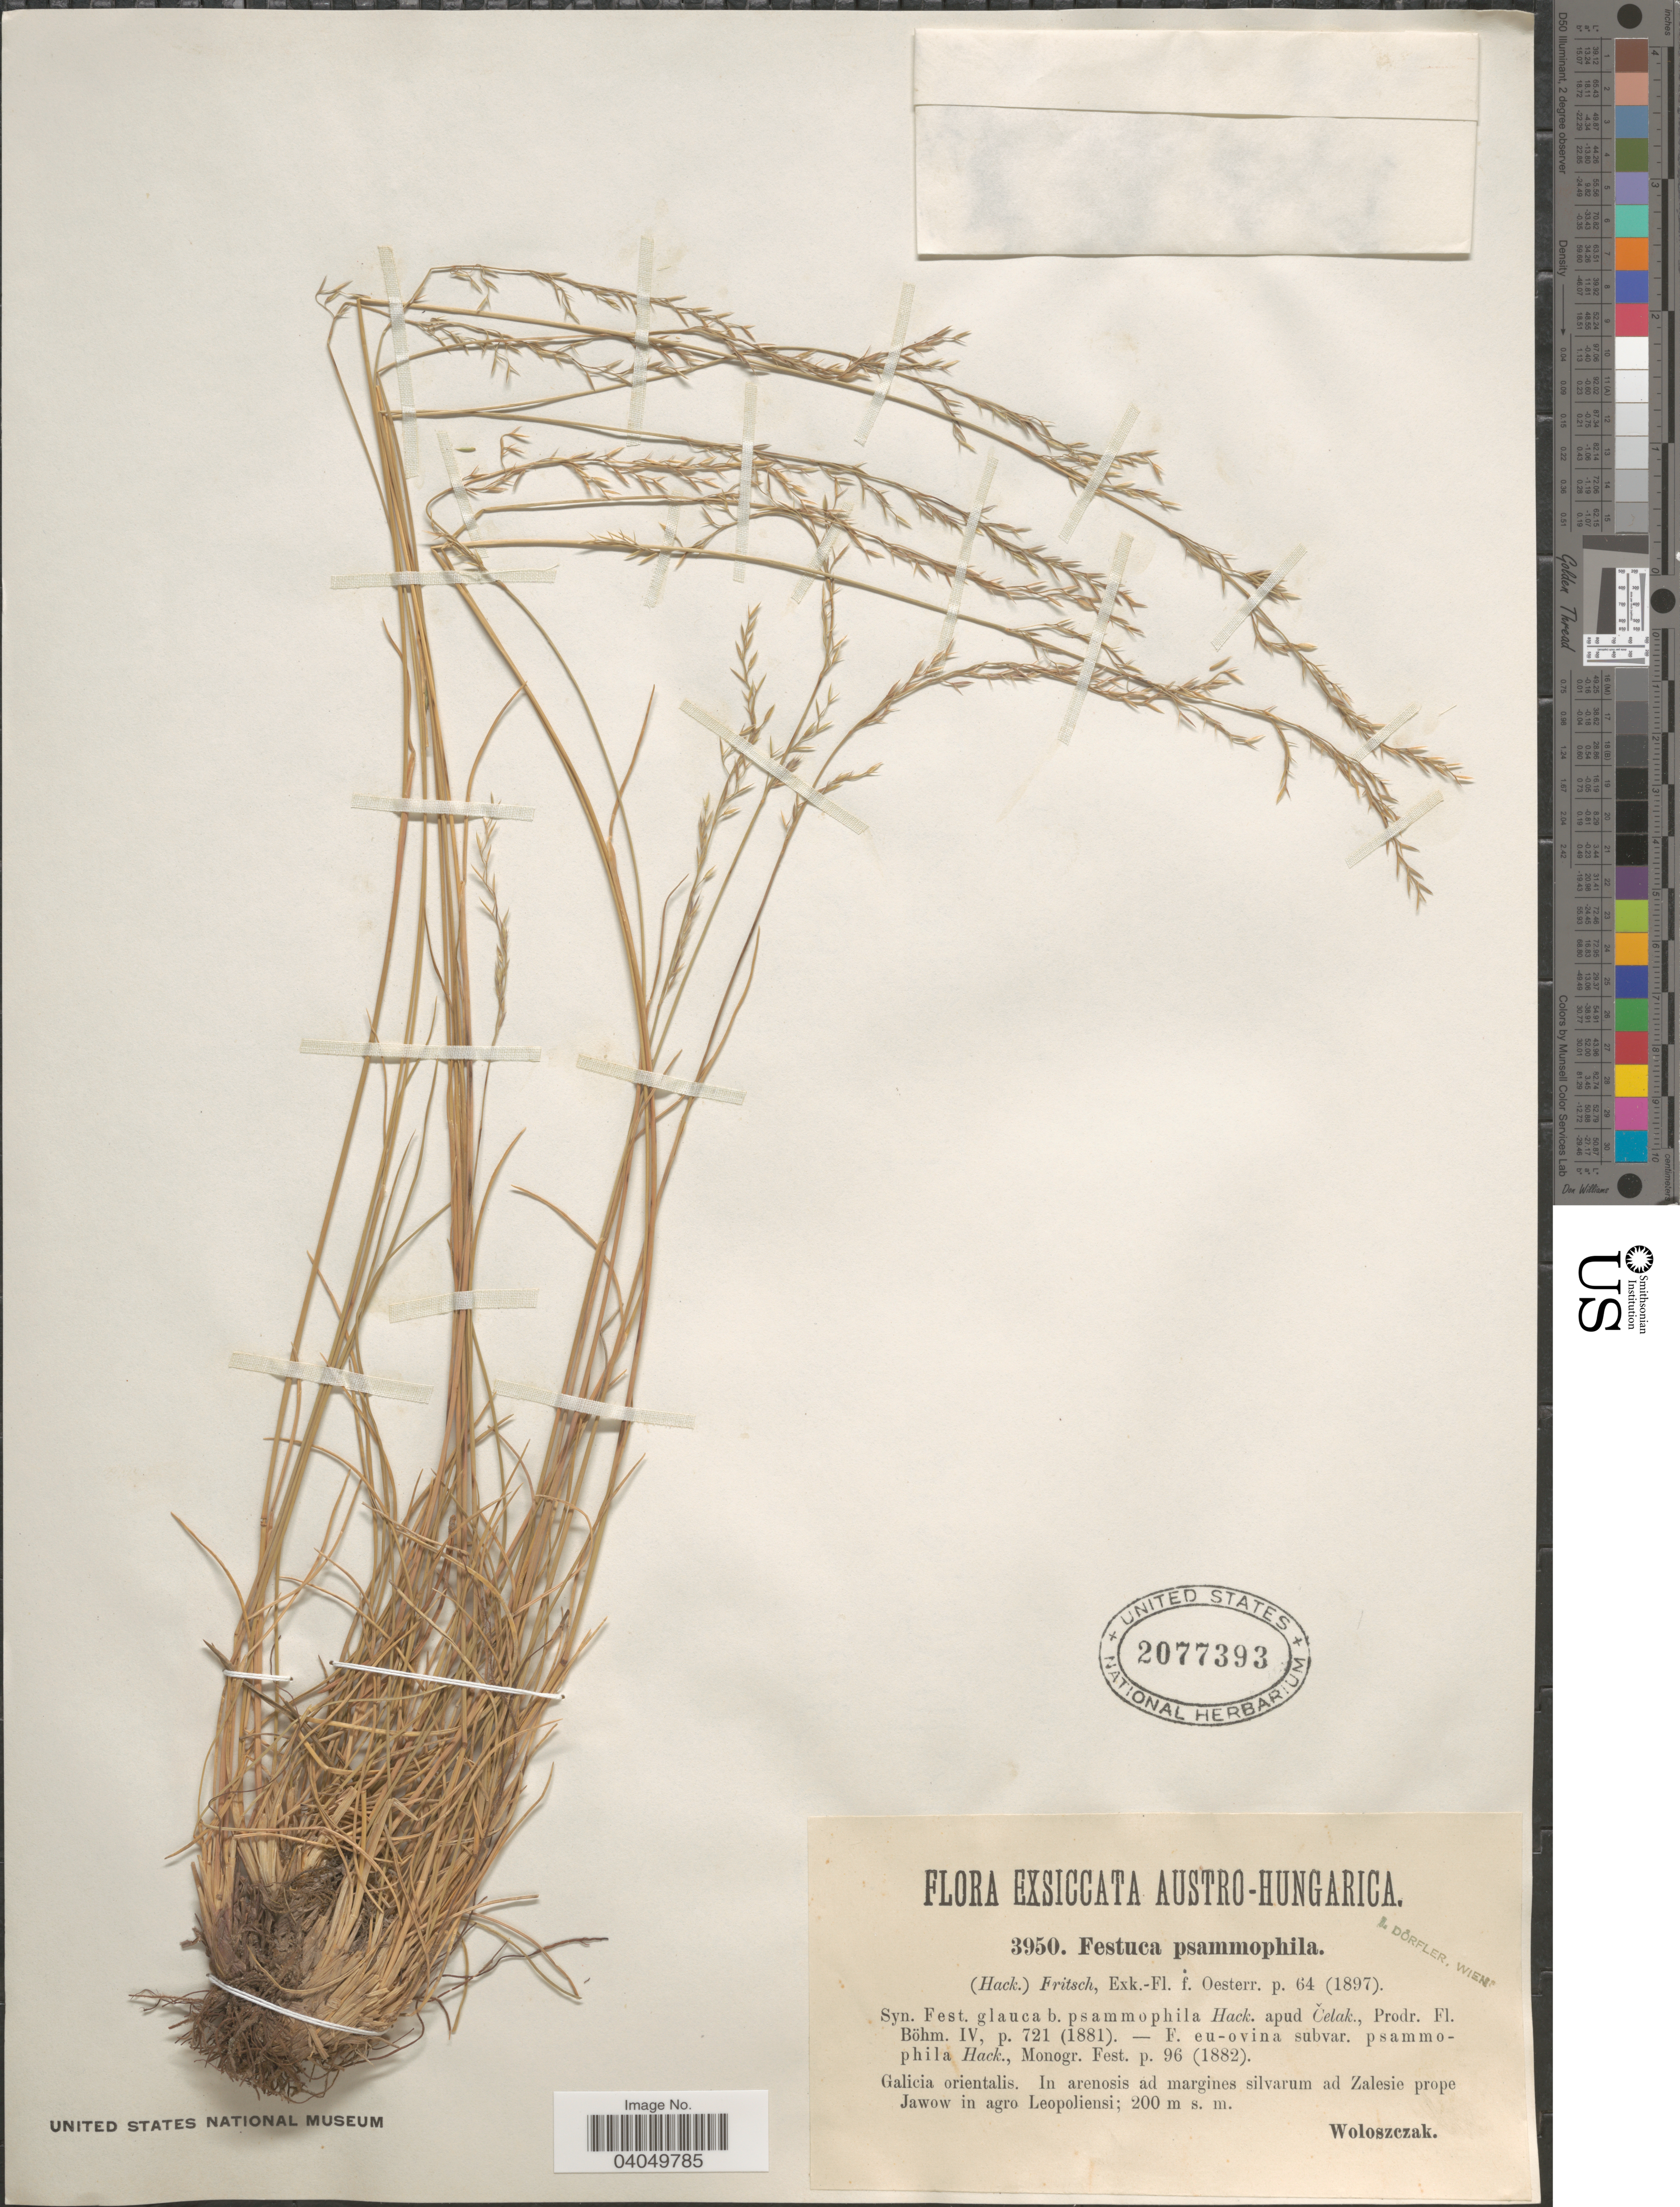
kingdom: Plantae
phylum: Tracheophyta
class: Liliopsida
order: Poales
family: Poaceae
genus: Festuca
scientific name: Festuca psammophila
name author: (Hack. ex Čelak.) Fritsch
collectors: -. Woloszczk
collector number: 3950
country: Poland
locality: Austro-Hungarica. Galicia orientalis. In arenosis ad margines silvarum ad Zalesie prope Jawow in agro Leopoliensi.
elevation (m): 200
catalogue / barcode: US 2077393